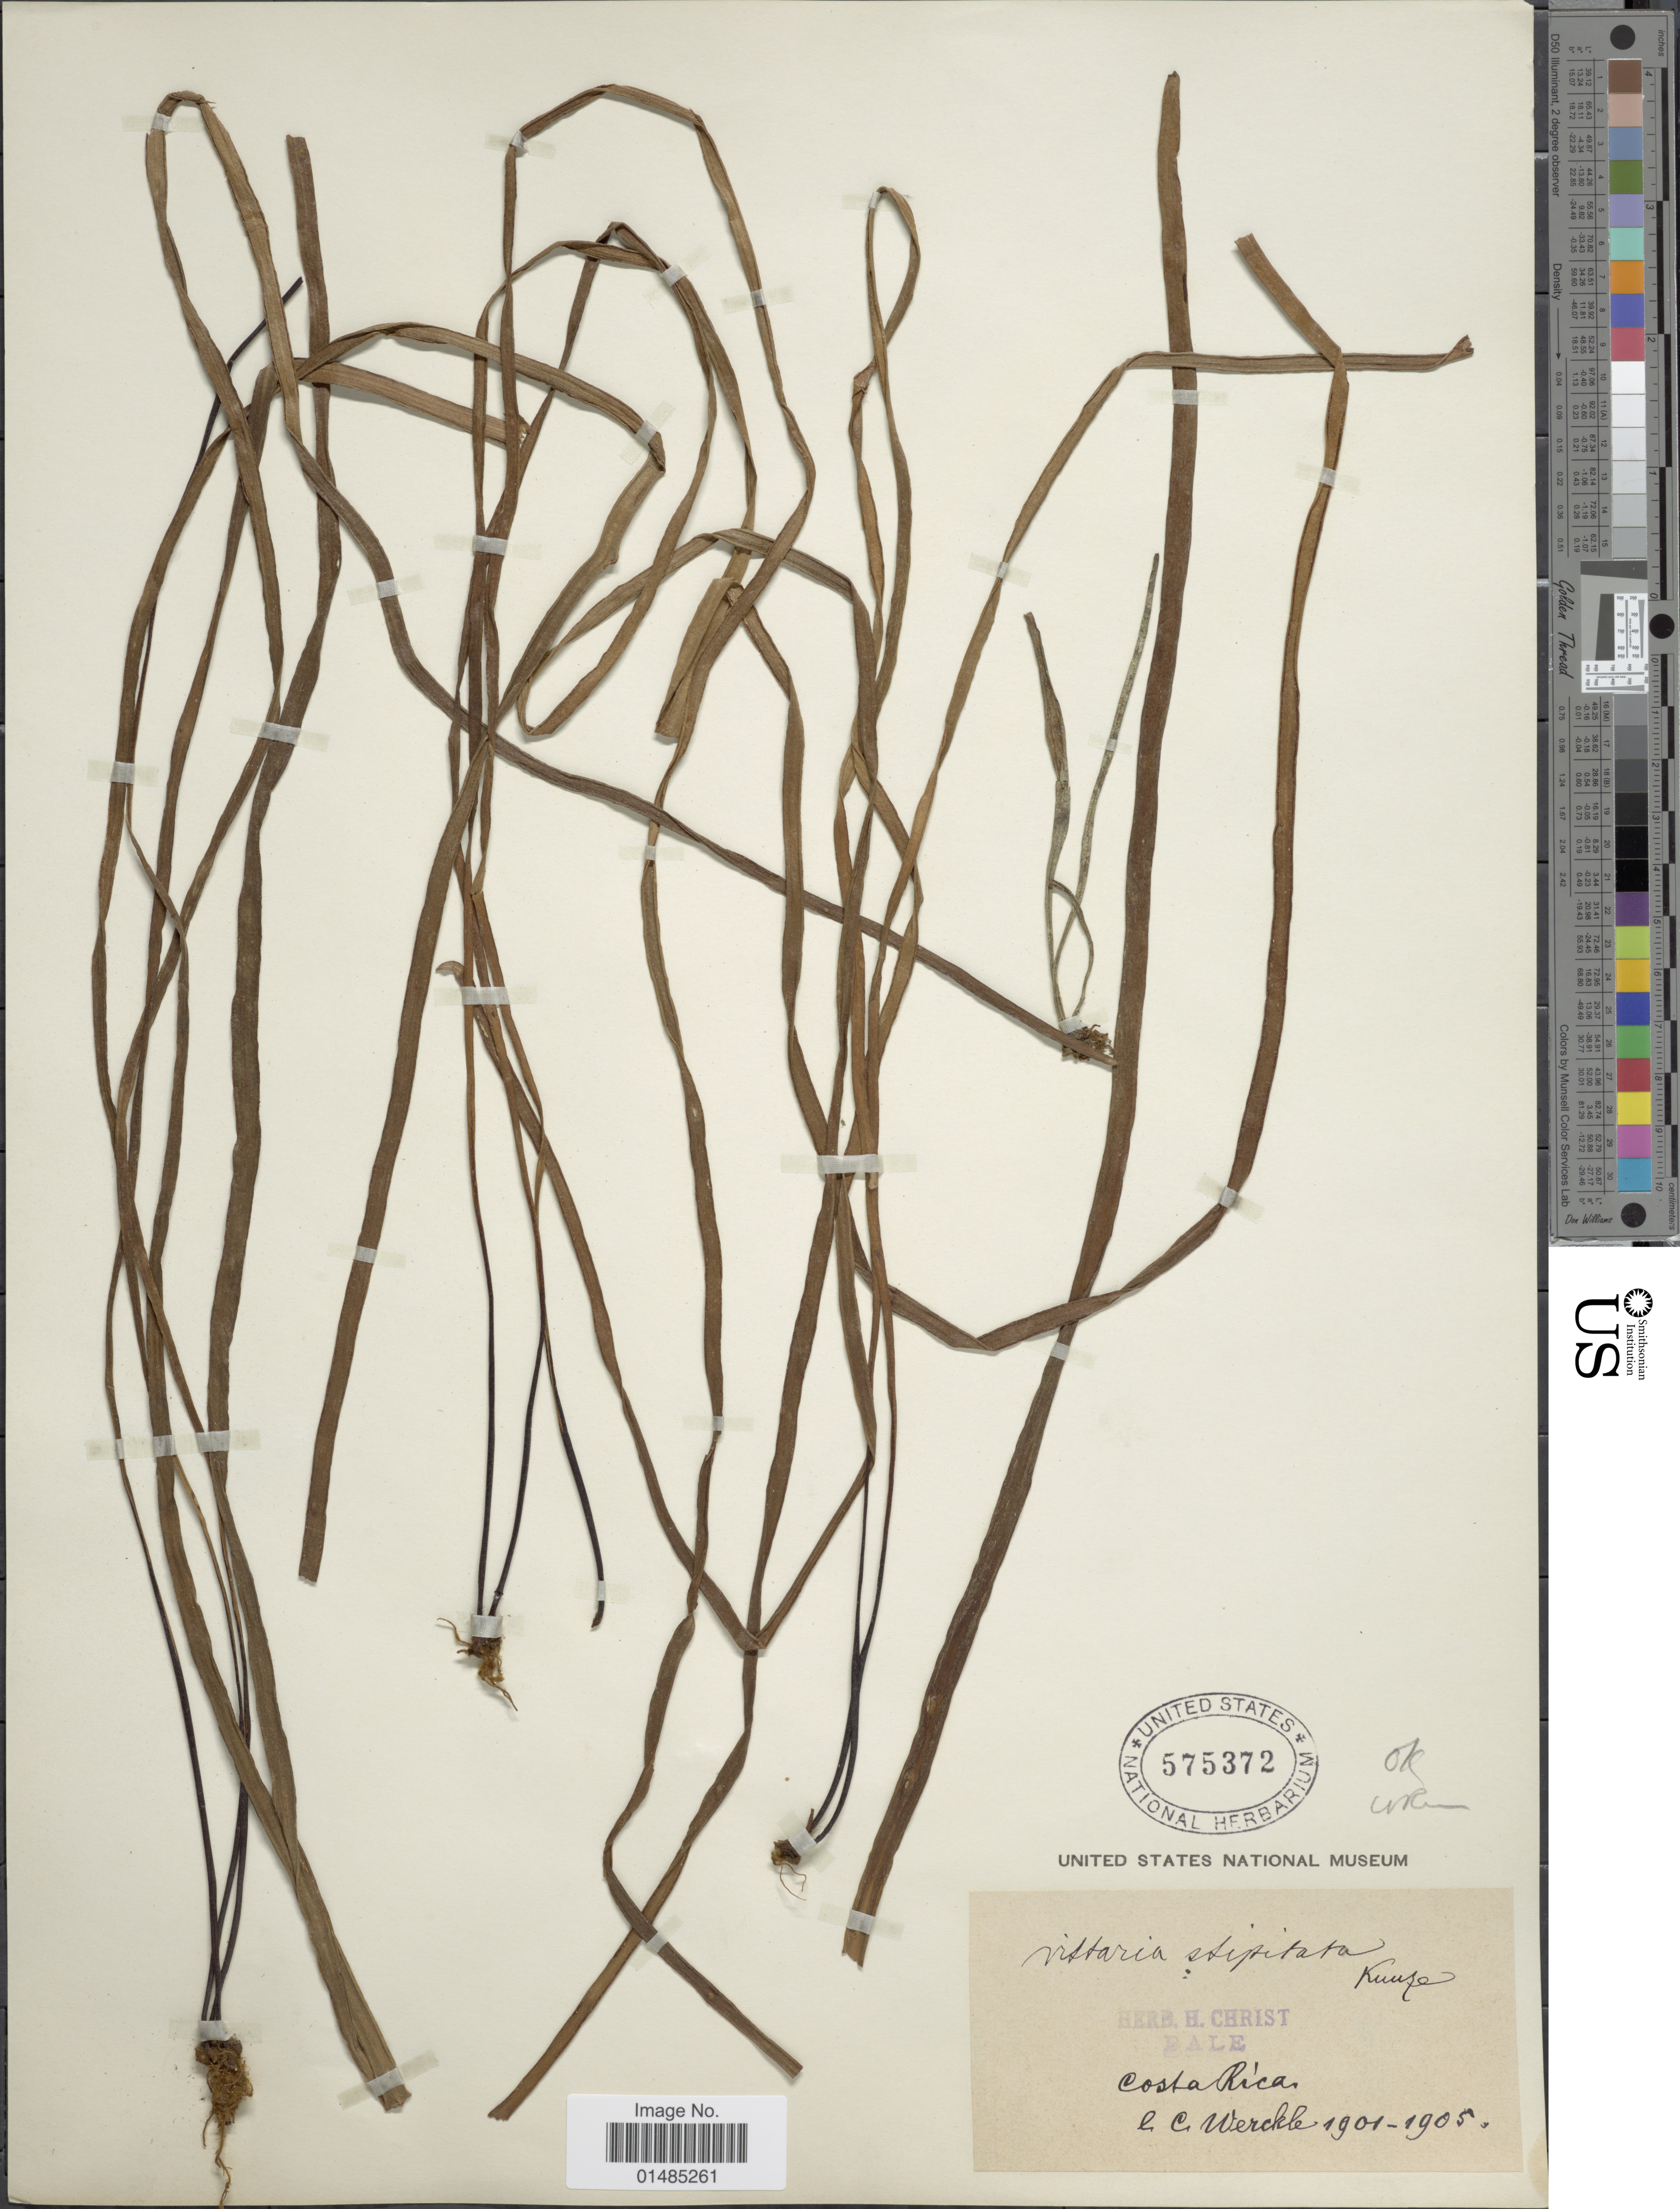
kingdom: Plantae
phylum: Tracheophyta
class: Polypodiopsida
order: Polypodiales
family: Pteridaceae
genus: Radiovittaria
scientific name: Radiovittaria stipitata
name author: (Kunze) E.H. Crane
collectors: C. C Wercklé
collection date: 1901/1905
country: Costa Rica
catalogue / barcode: US 575372